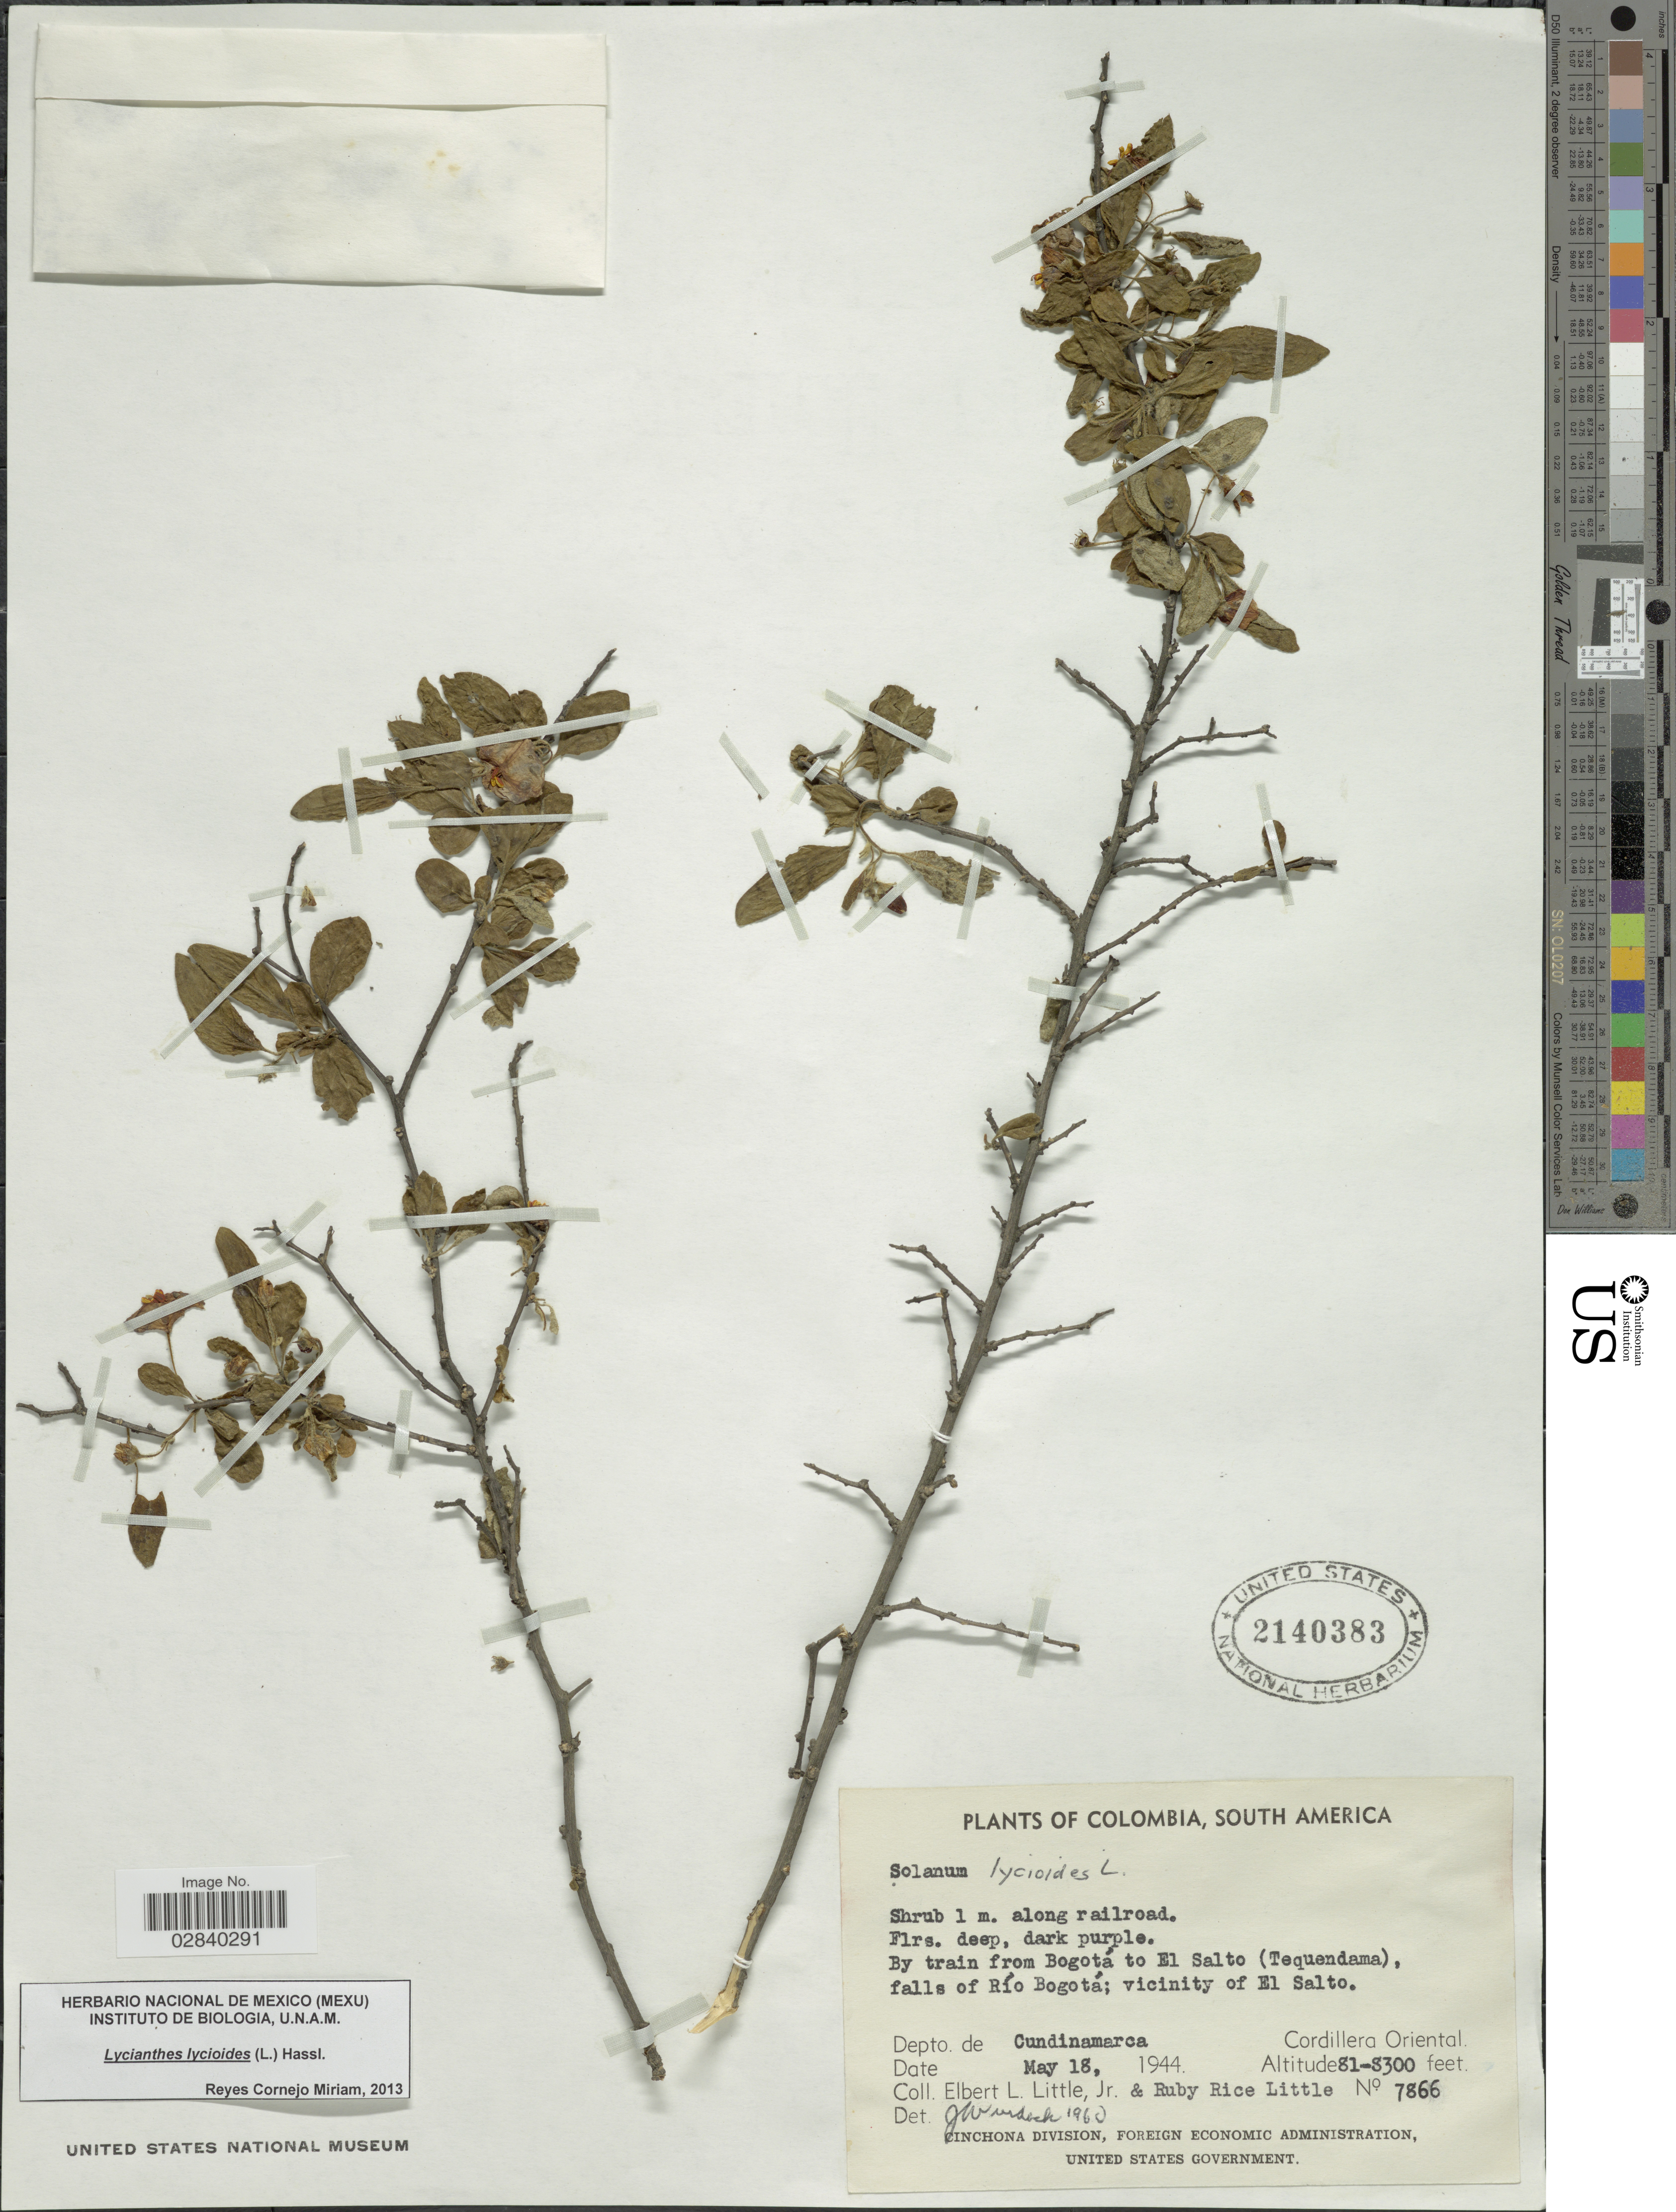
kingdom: Plantae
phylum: Tracheophyta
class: Magnoliopsida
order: Solanales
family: Solanaceae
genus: Lycianthes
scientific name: Lycianthes lycioides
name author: (L.) Hassl.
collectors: E. L. Little & R. R. Little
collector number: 7866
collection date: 1944-05-18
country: Colombia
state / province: Cundinamarca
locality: By train from Bogotá to El Salto (Tequendama), falls of Río Bogotá; vicinity of El Salto. Depto. de Cundinamarca. Cordillera Oriental.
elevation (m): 2469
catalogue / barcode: US 2140383